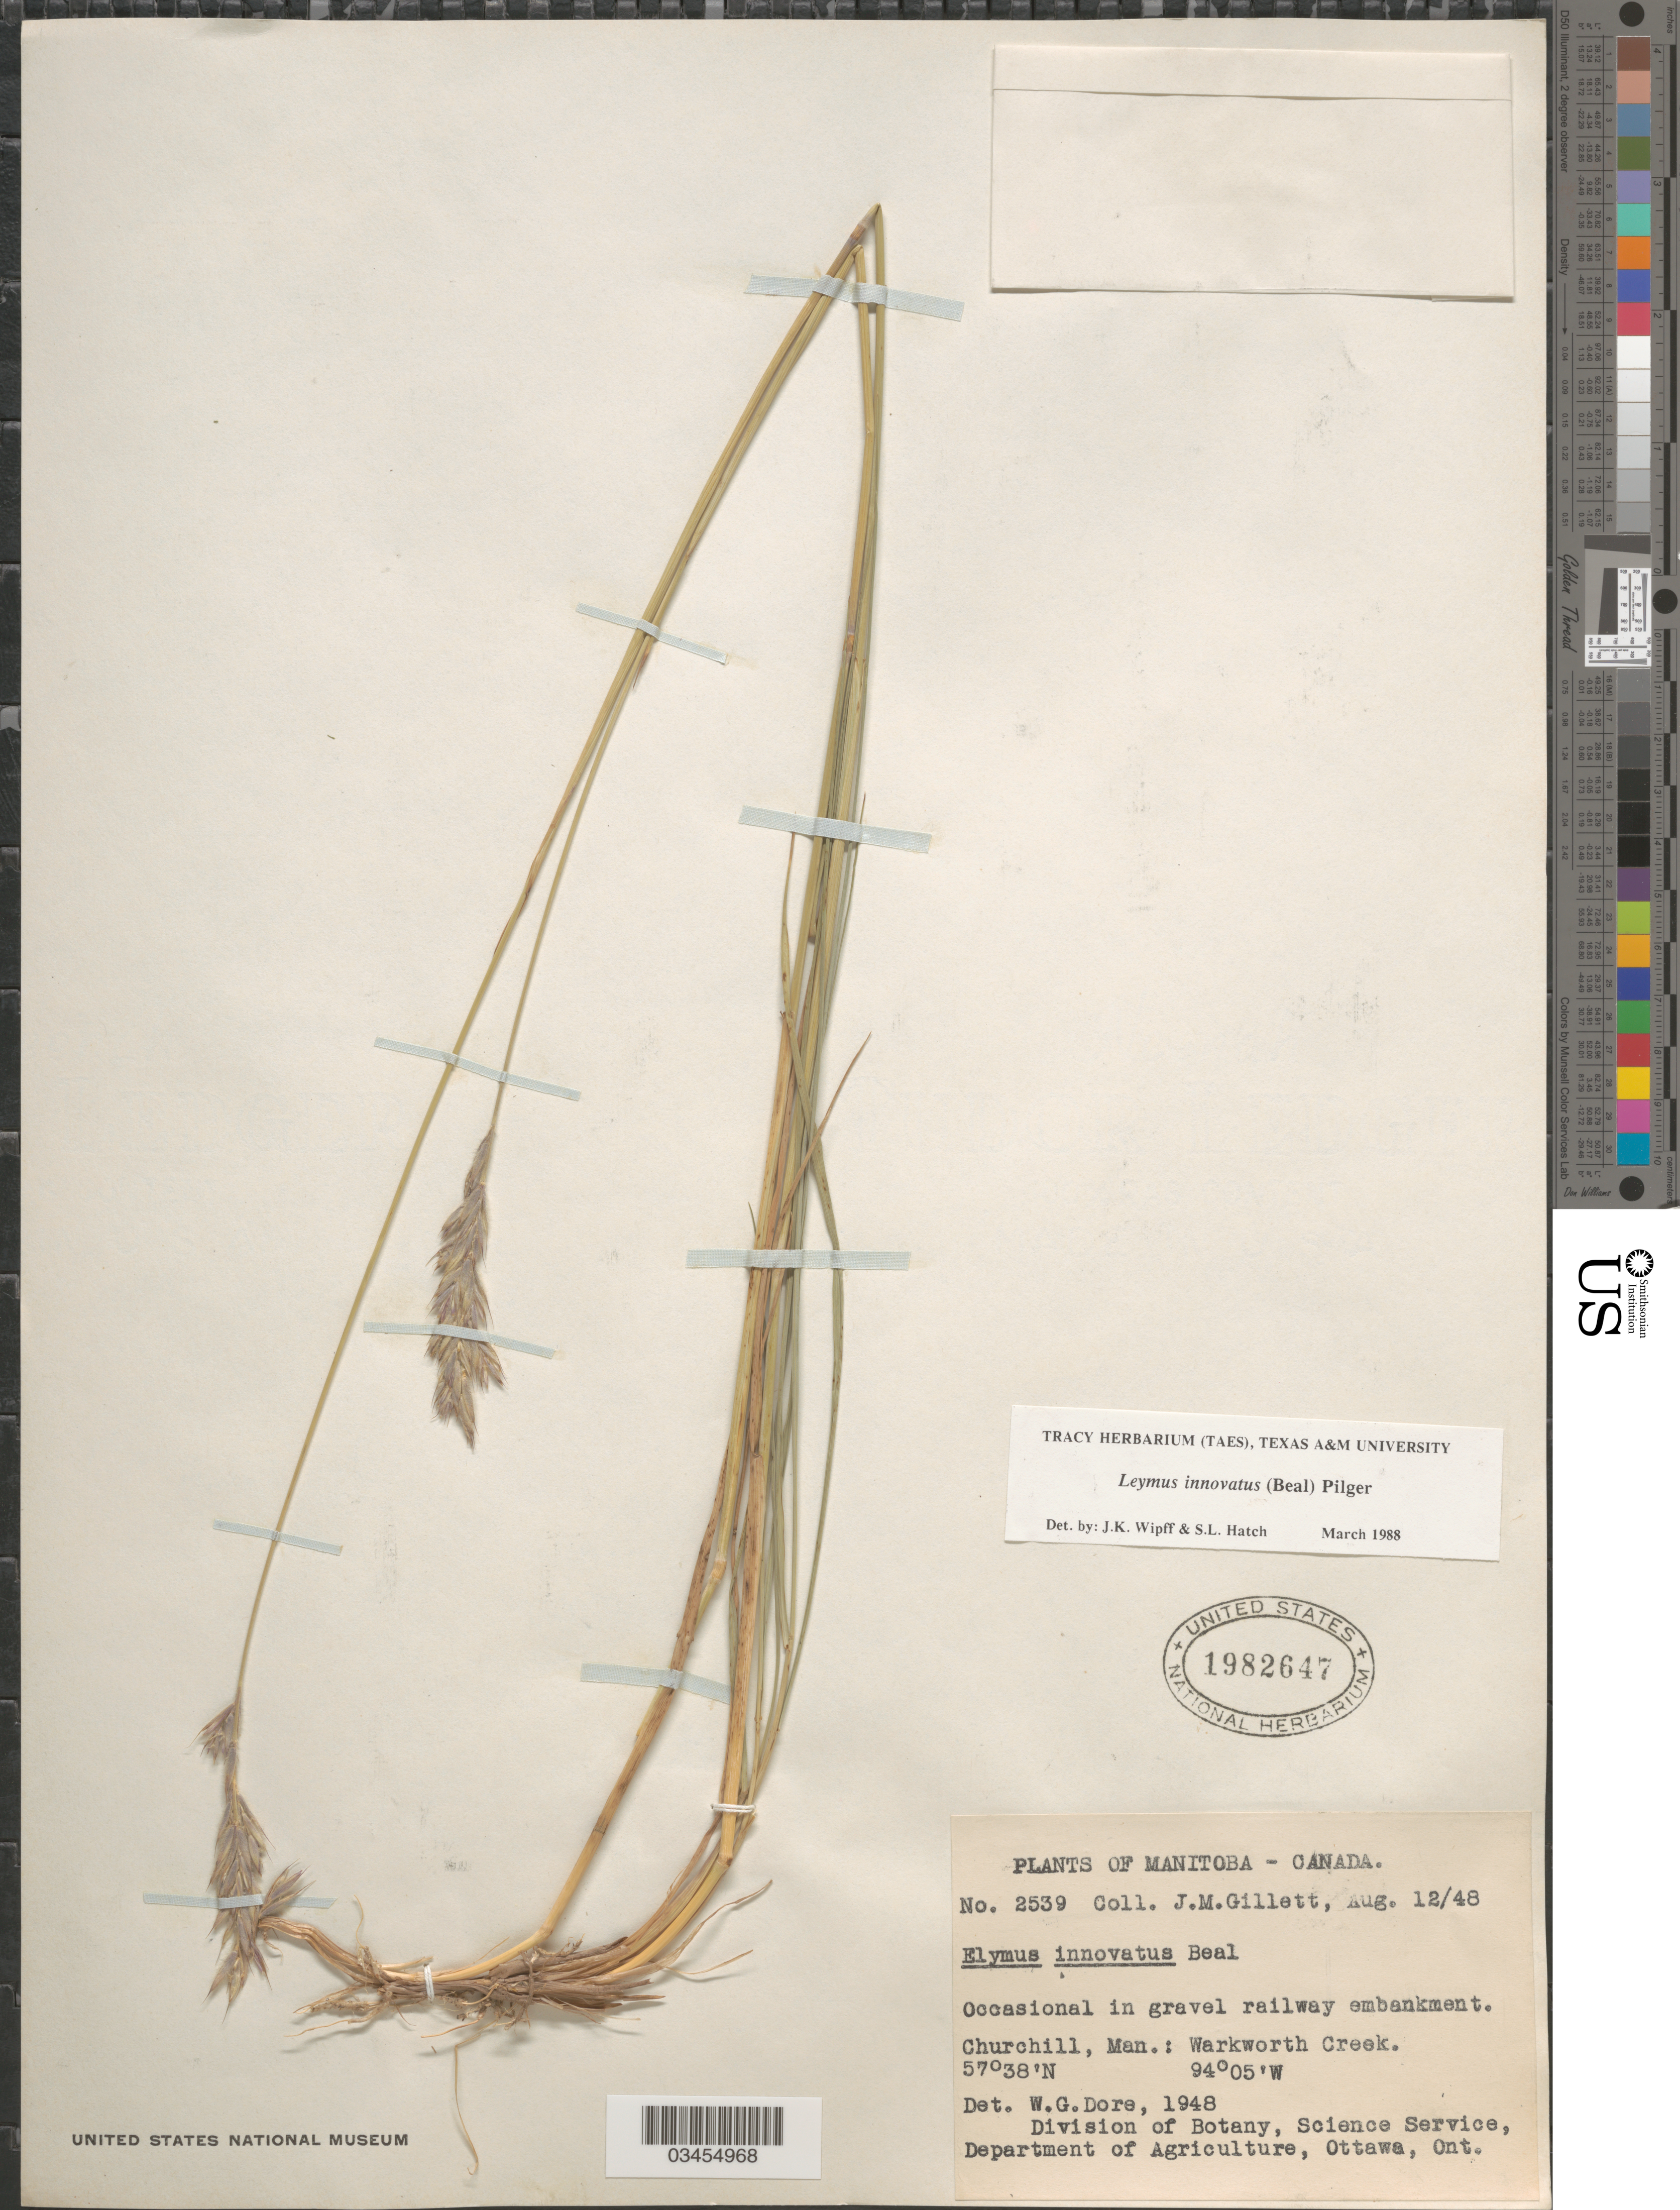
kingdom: Plantae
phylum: Tracheophyta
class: Liliopsida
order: Poales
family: Poaceae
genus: Leymus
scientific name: Leymus innovatus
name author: (W.J. Beal) Pilg.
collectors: J. M. Gillett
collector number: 2539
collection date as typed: Transcribed d/m/y: 12/8/48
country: Canada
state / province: Manitoba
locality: Occasional in gravel railway embankment. Churchill, Man.: Warkworth Creek.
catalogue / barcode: US 1982647